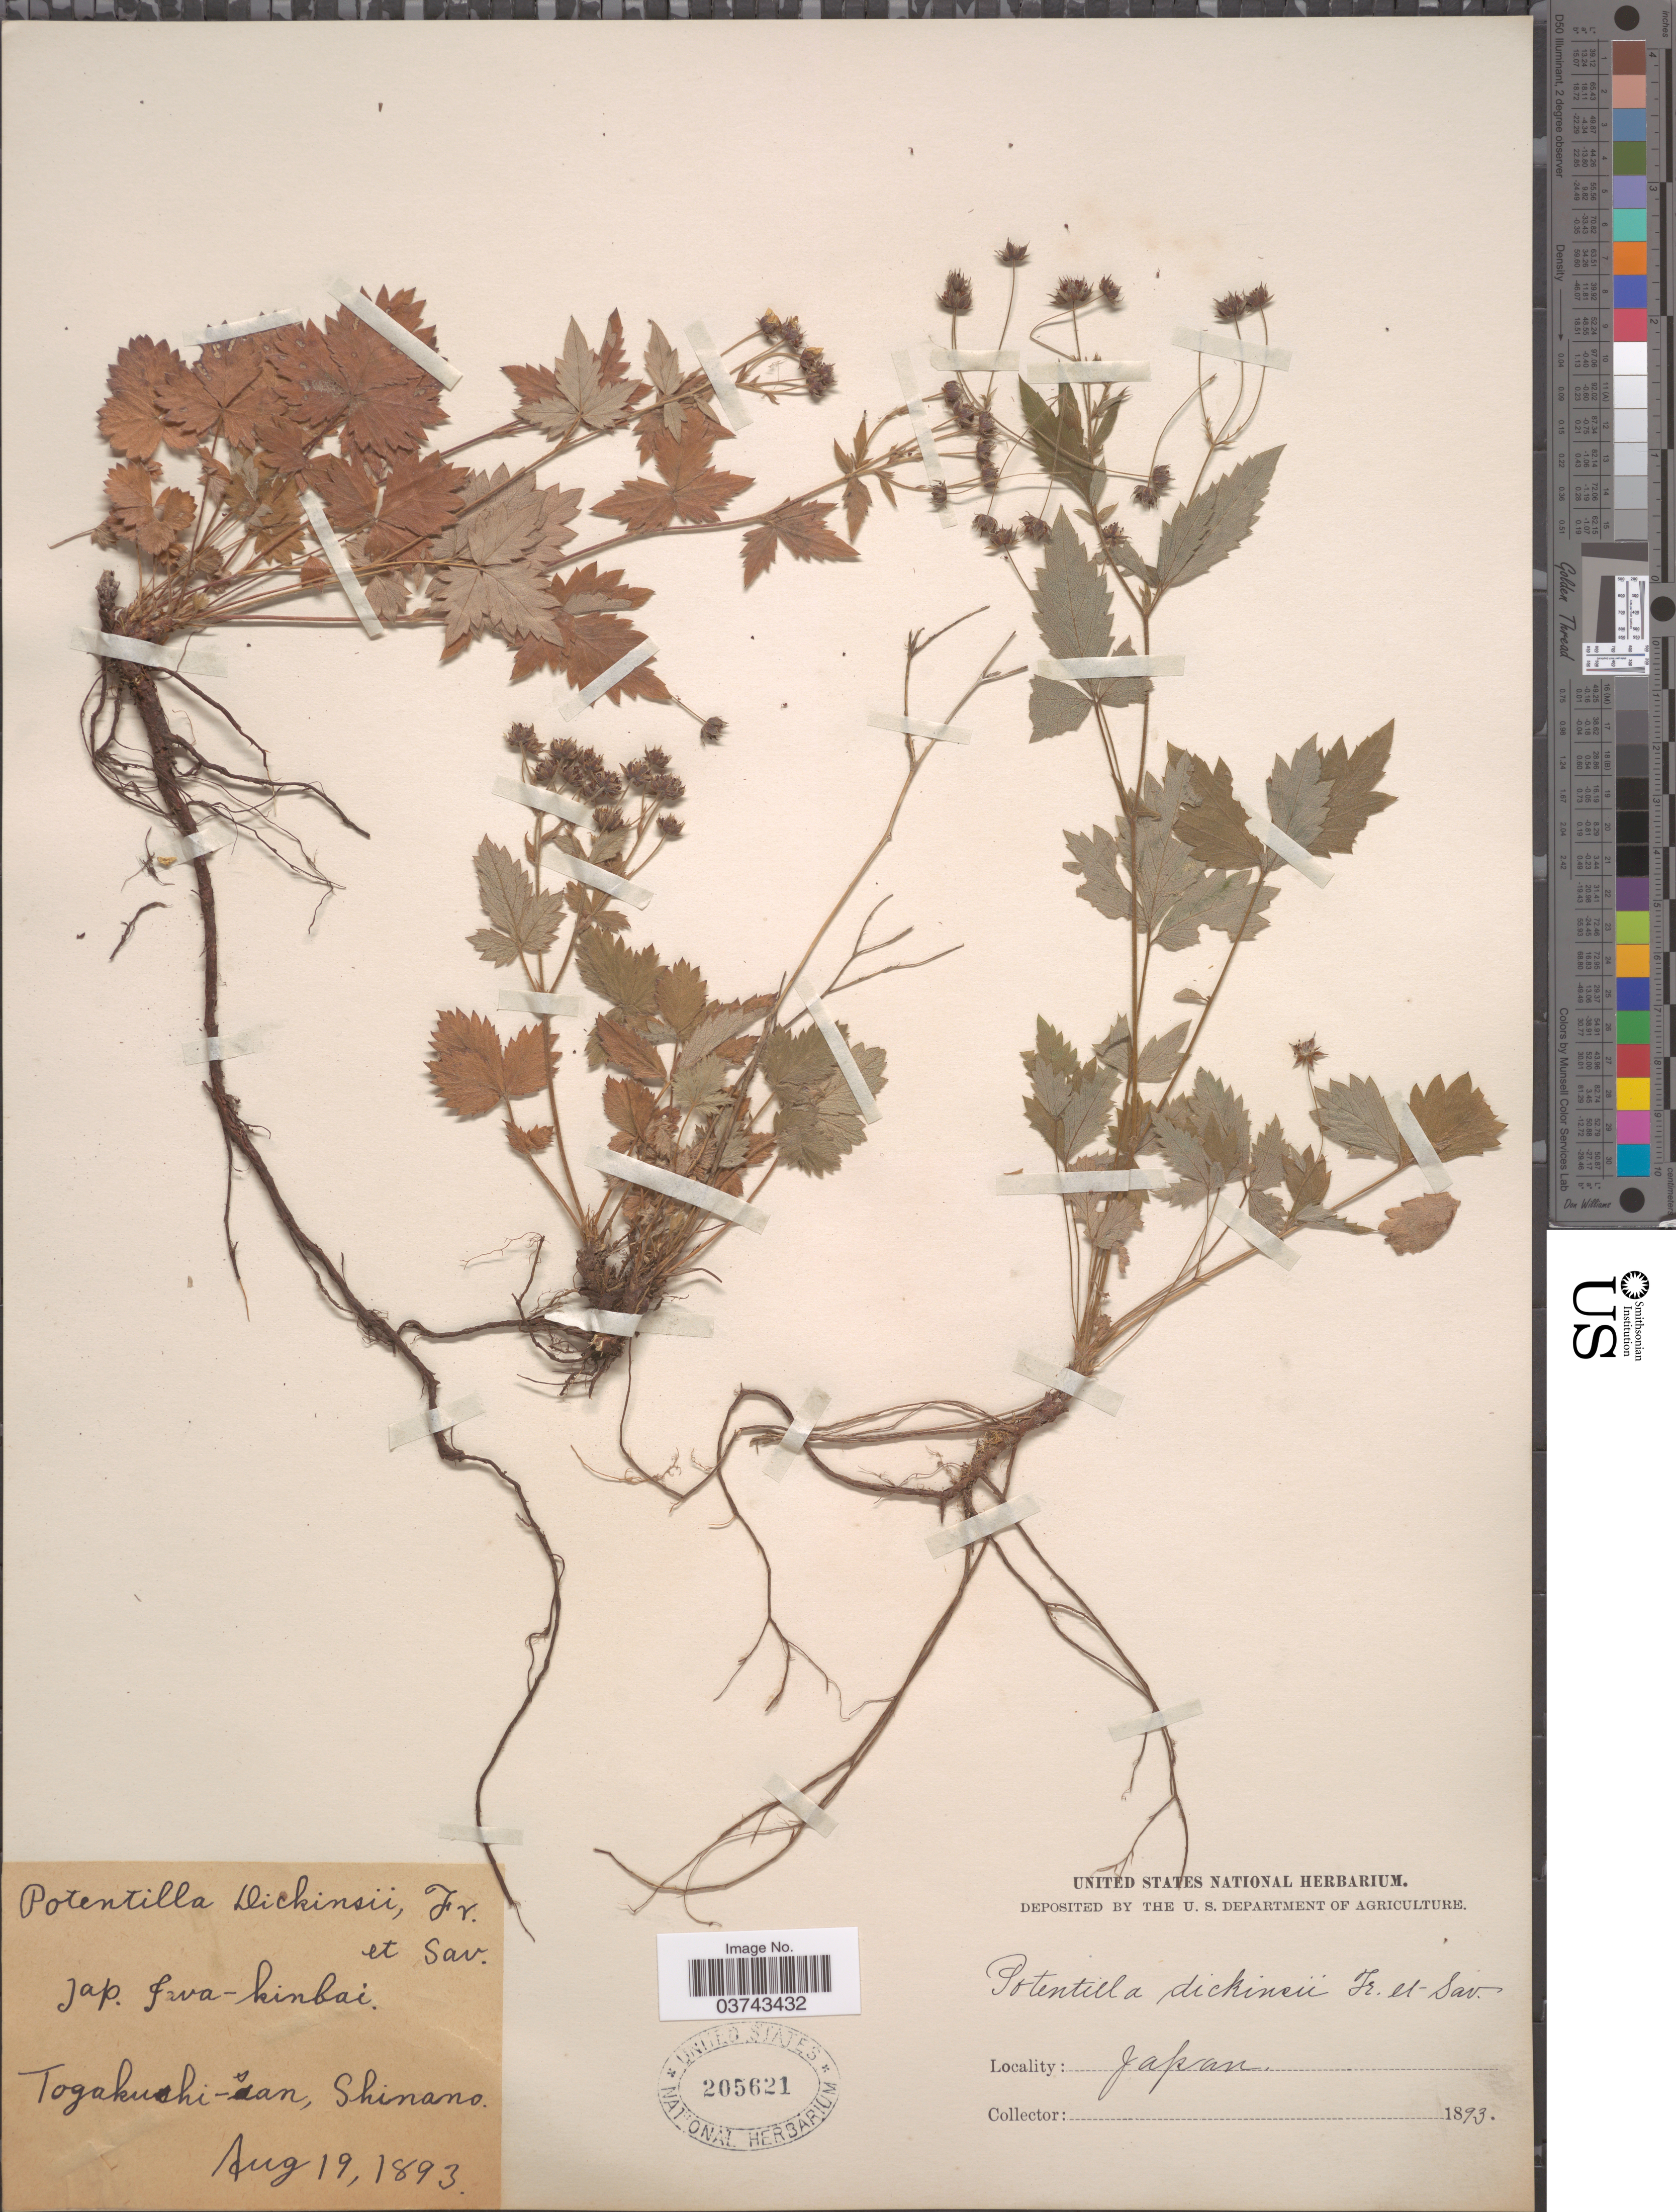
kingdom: Plantae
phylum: Tracheophyta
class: Magnoliopsida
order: Rosales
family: Rosaceae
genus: Potentilla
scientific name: Potentilla dickinsii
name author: Franch. & Sav.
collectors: ex herb. United States National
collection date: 1893-08-19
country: Japan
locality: Togakushi-san, Shinano.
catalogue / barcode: US 205621